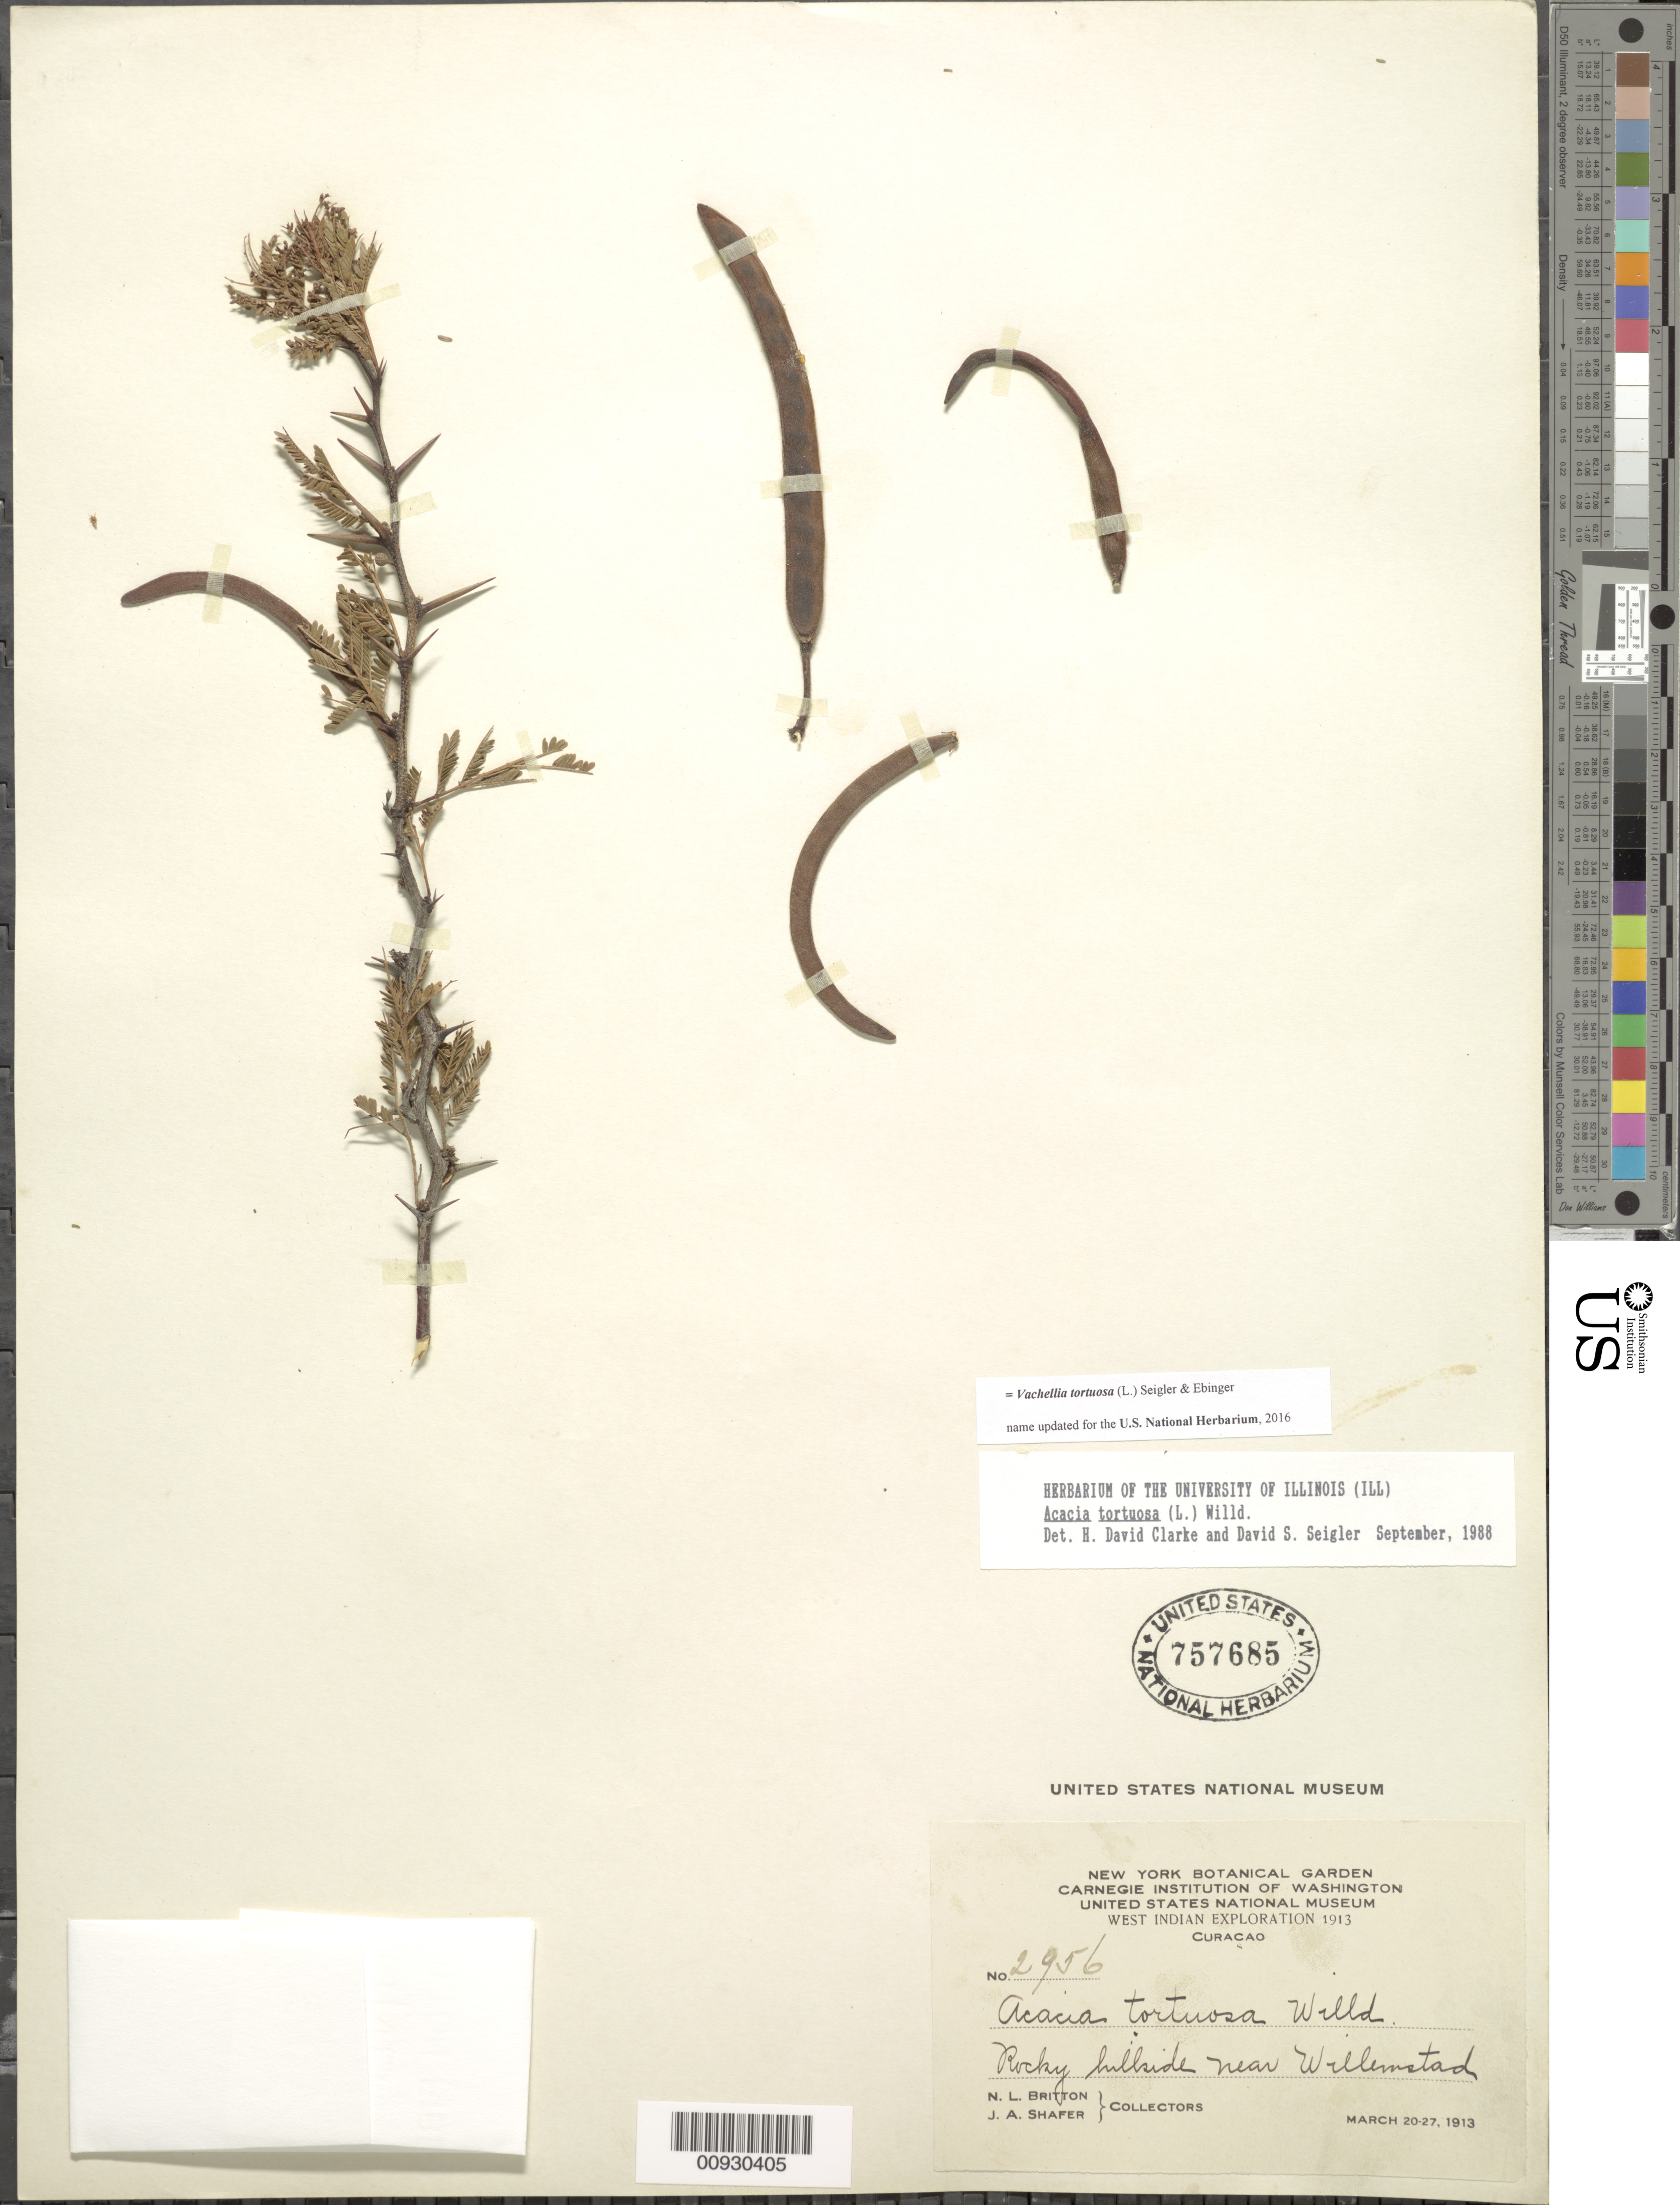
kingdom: Plantae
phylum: Tracheophyta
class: Magnoliopsida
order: Fabales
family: Fabaceae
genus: Vachellia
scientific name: Vachellia tortuosa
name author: (L.) Seigler & Ebinger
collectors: N. Britton & J. A. Shafer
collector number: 2956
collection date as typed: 20 Mar 1913 to 27 Mar 1913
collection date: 1913-03-20/1913-03-27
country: Curaçao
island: Curaçao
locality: Willemstad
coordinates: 0 N, 0 E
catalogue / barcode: US 757685